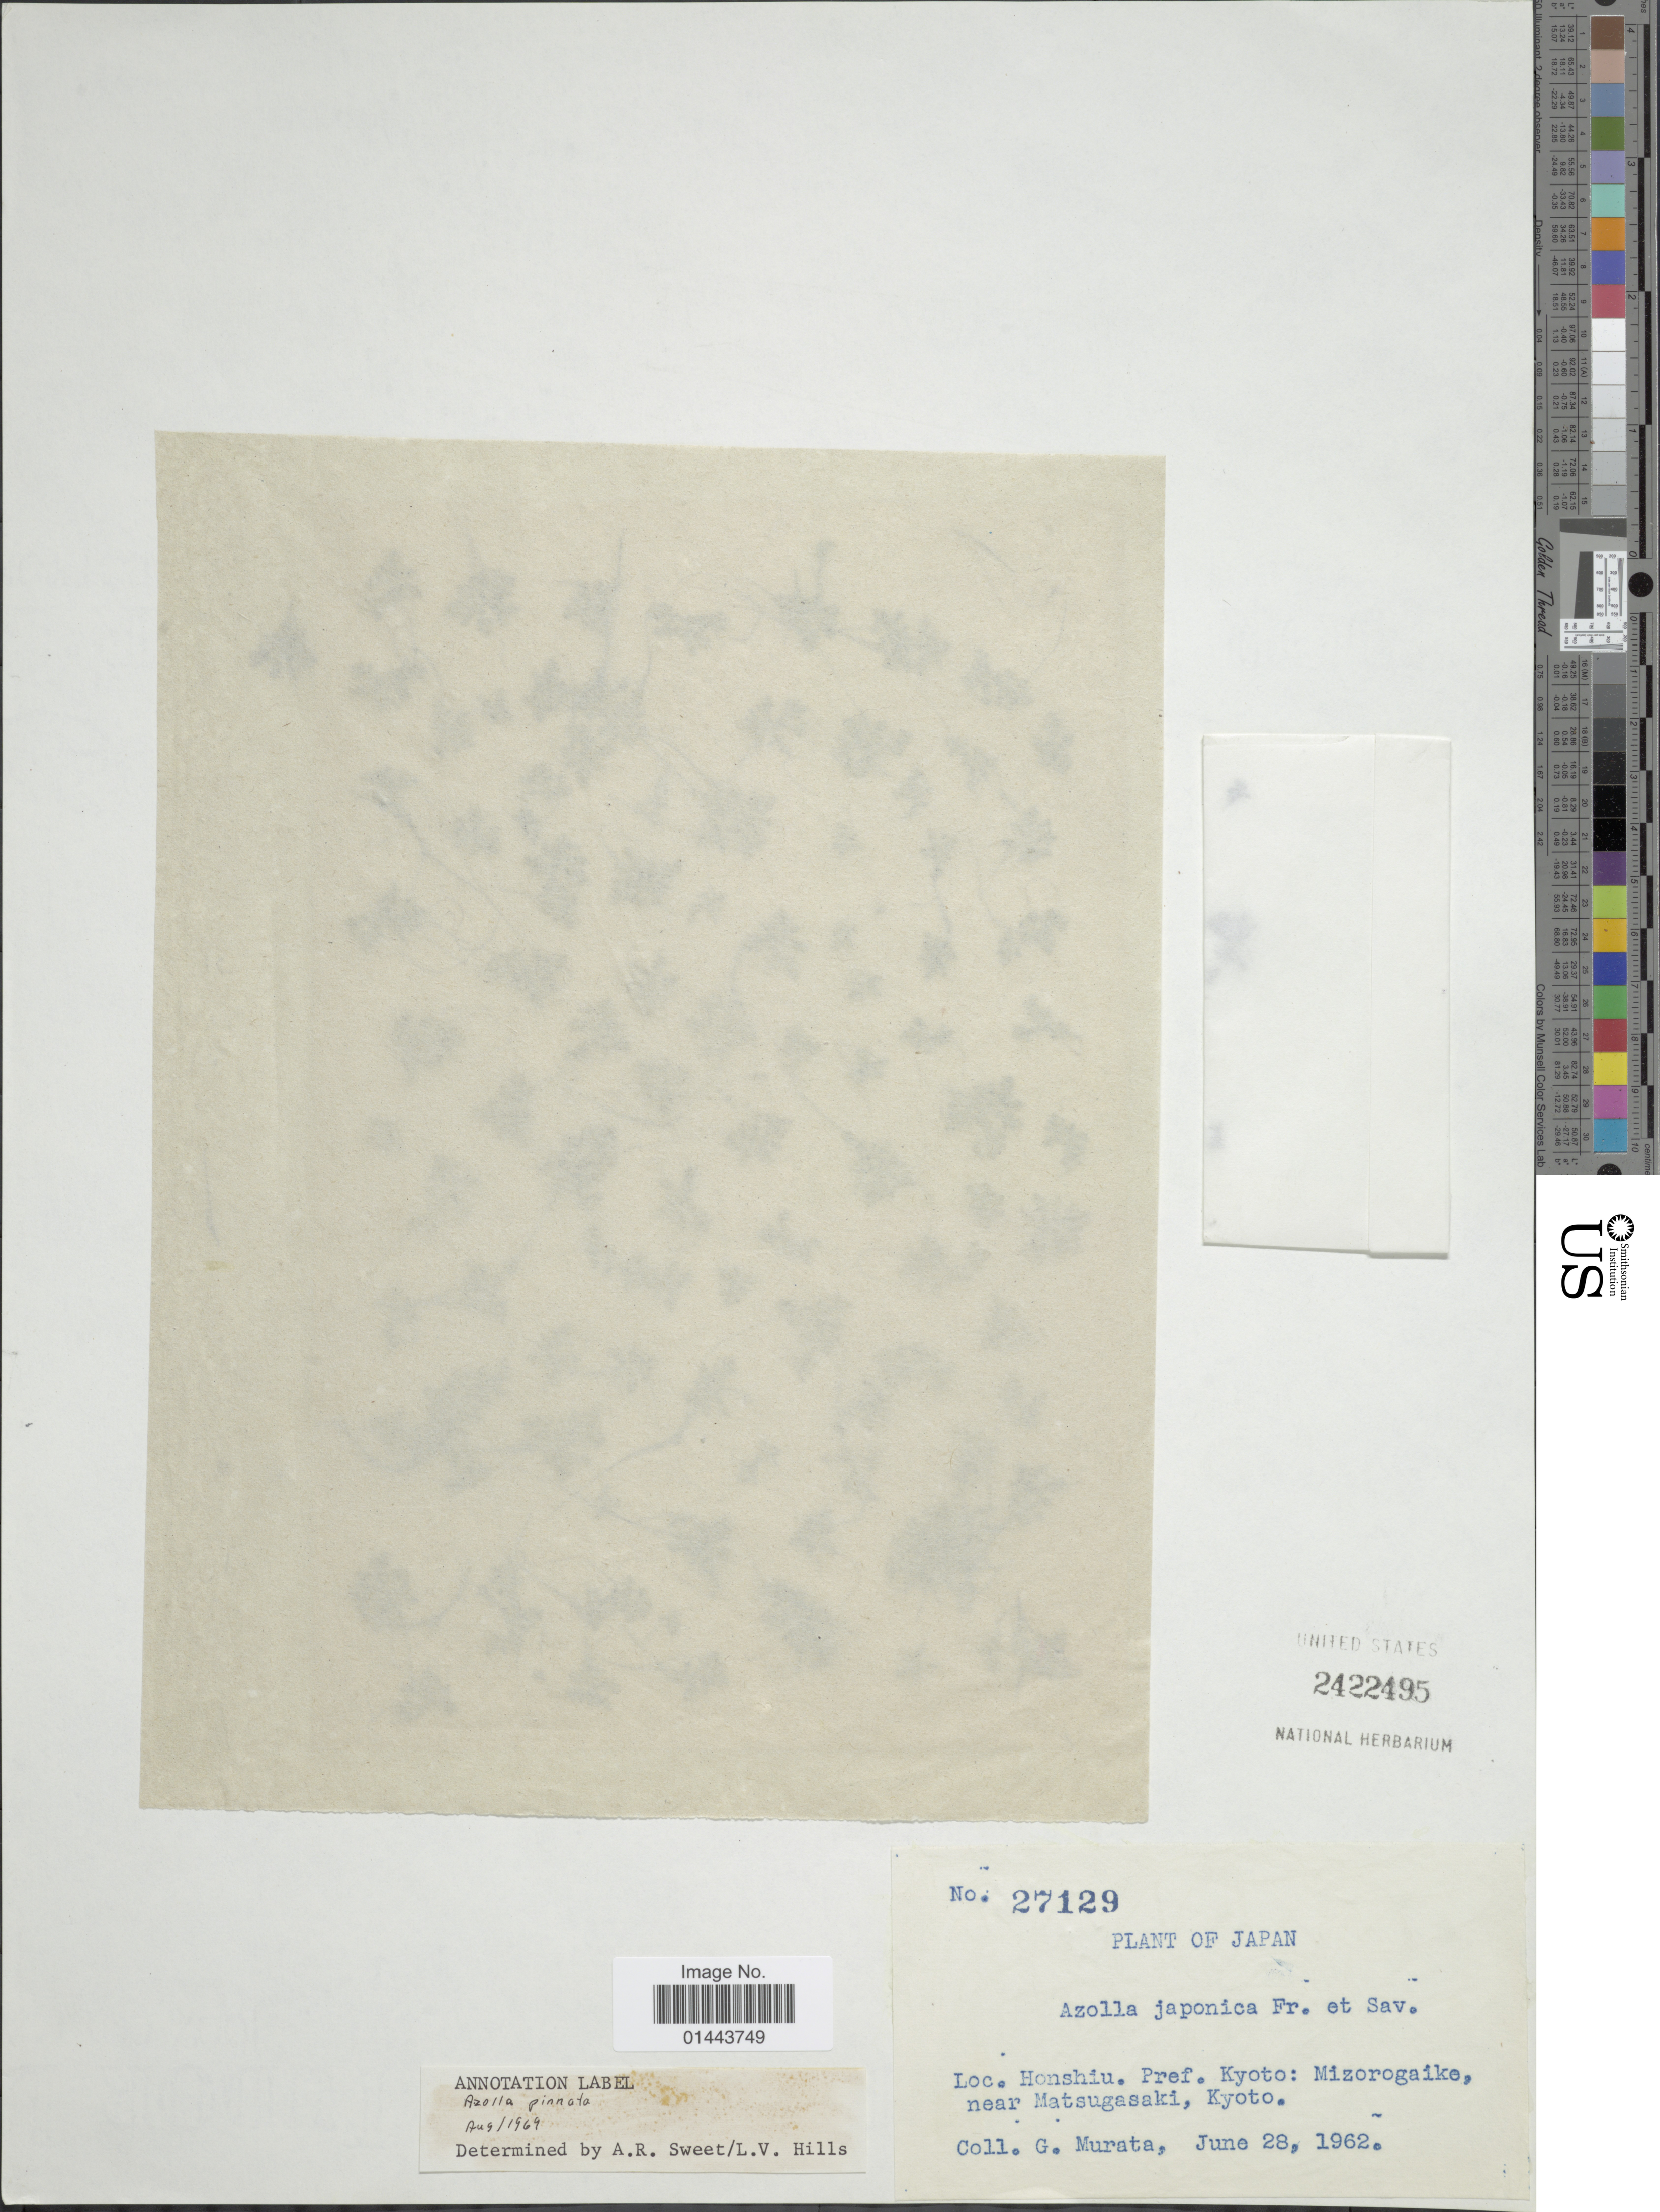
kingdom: Plantae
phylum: Tracheophyta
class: Polypodiopsida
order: Salviniales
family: Salviniaceae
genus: Azolla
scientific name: Azolla pinnata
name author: R. Br.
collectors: G. Murata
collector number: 27129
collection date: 1962-06-28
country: Japan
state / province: Kyoto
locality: Honshu, Pref. Kyoto: Mizorogaike, near Matsugasaki, Kyoto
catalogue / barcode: US 2422495